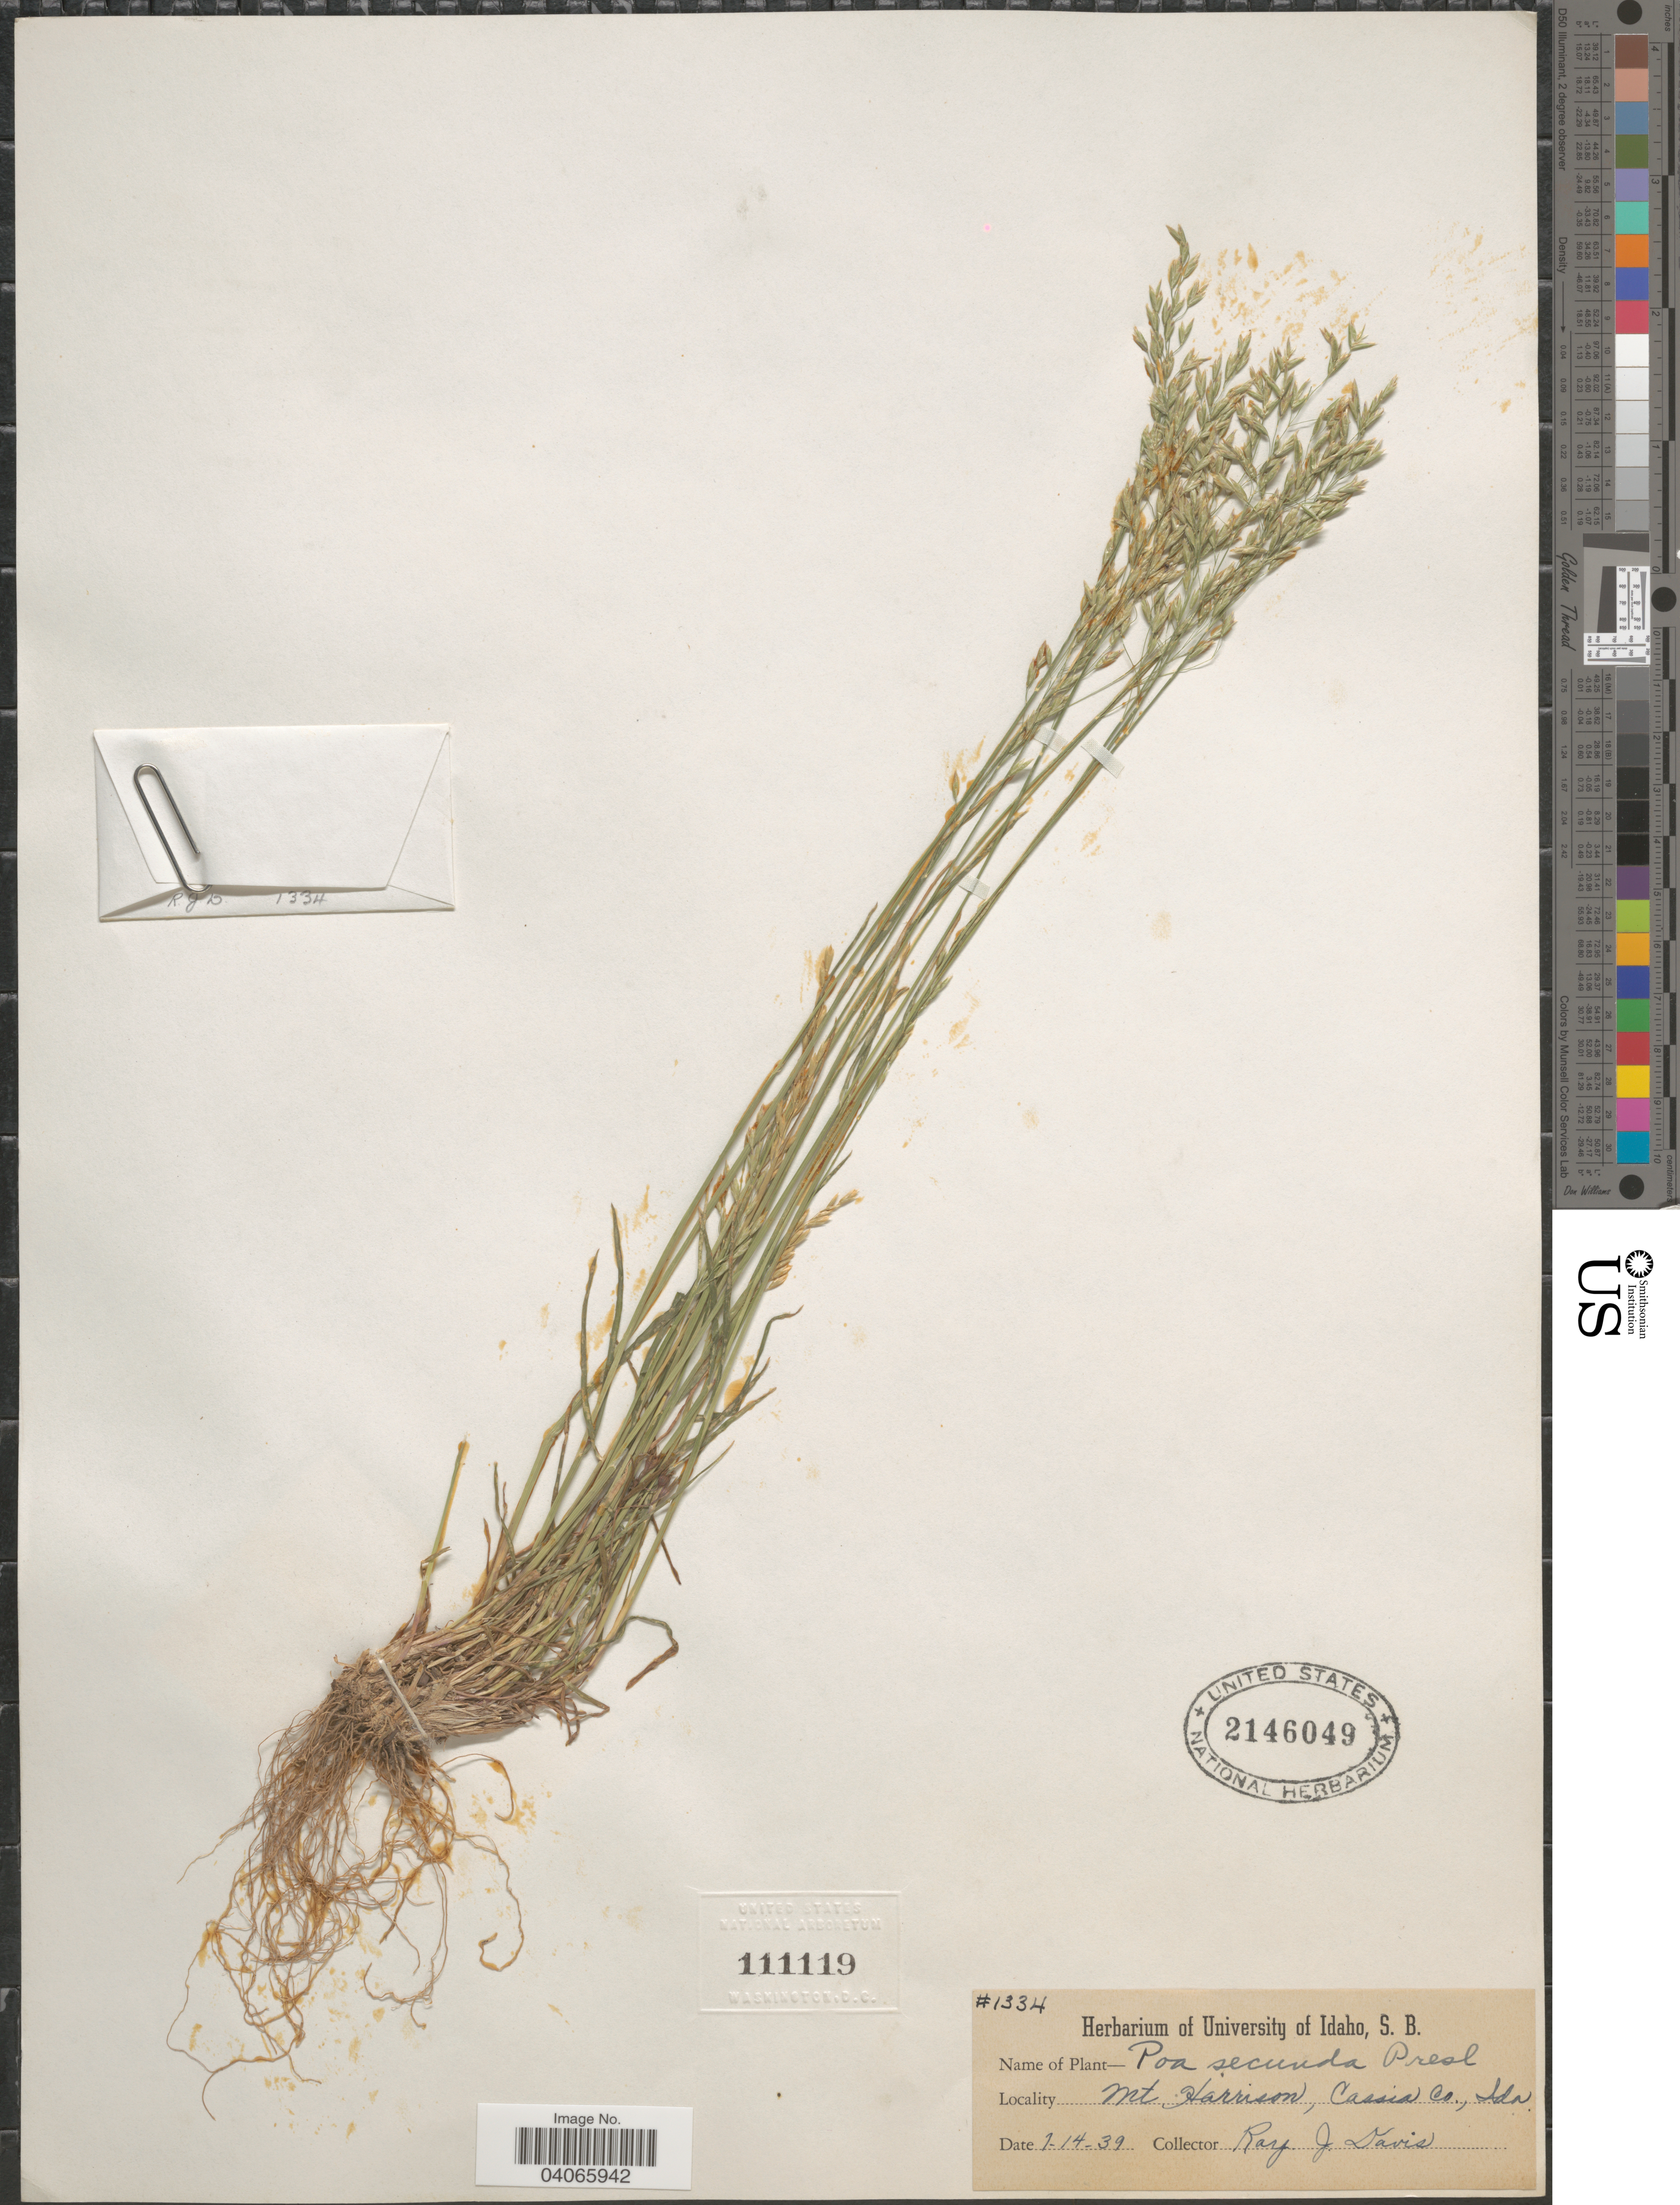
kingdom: Plantae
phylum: Tracheophyta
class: Liliopsida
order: Poales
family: Poaceae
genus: Poa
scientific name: Poa secunda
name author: J. Presl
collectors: R. Davis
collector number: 1334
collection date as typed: Transcribed d/m/y: 14/7/39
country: United States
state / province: Idaho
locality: Mt. Harrison, Cassia Co.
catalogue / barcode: US 2146049